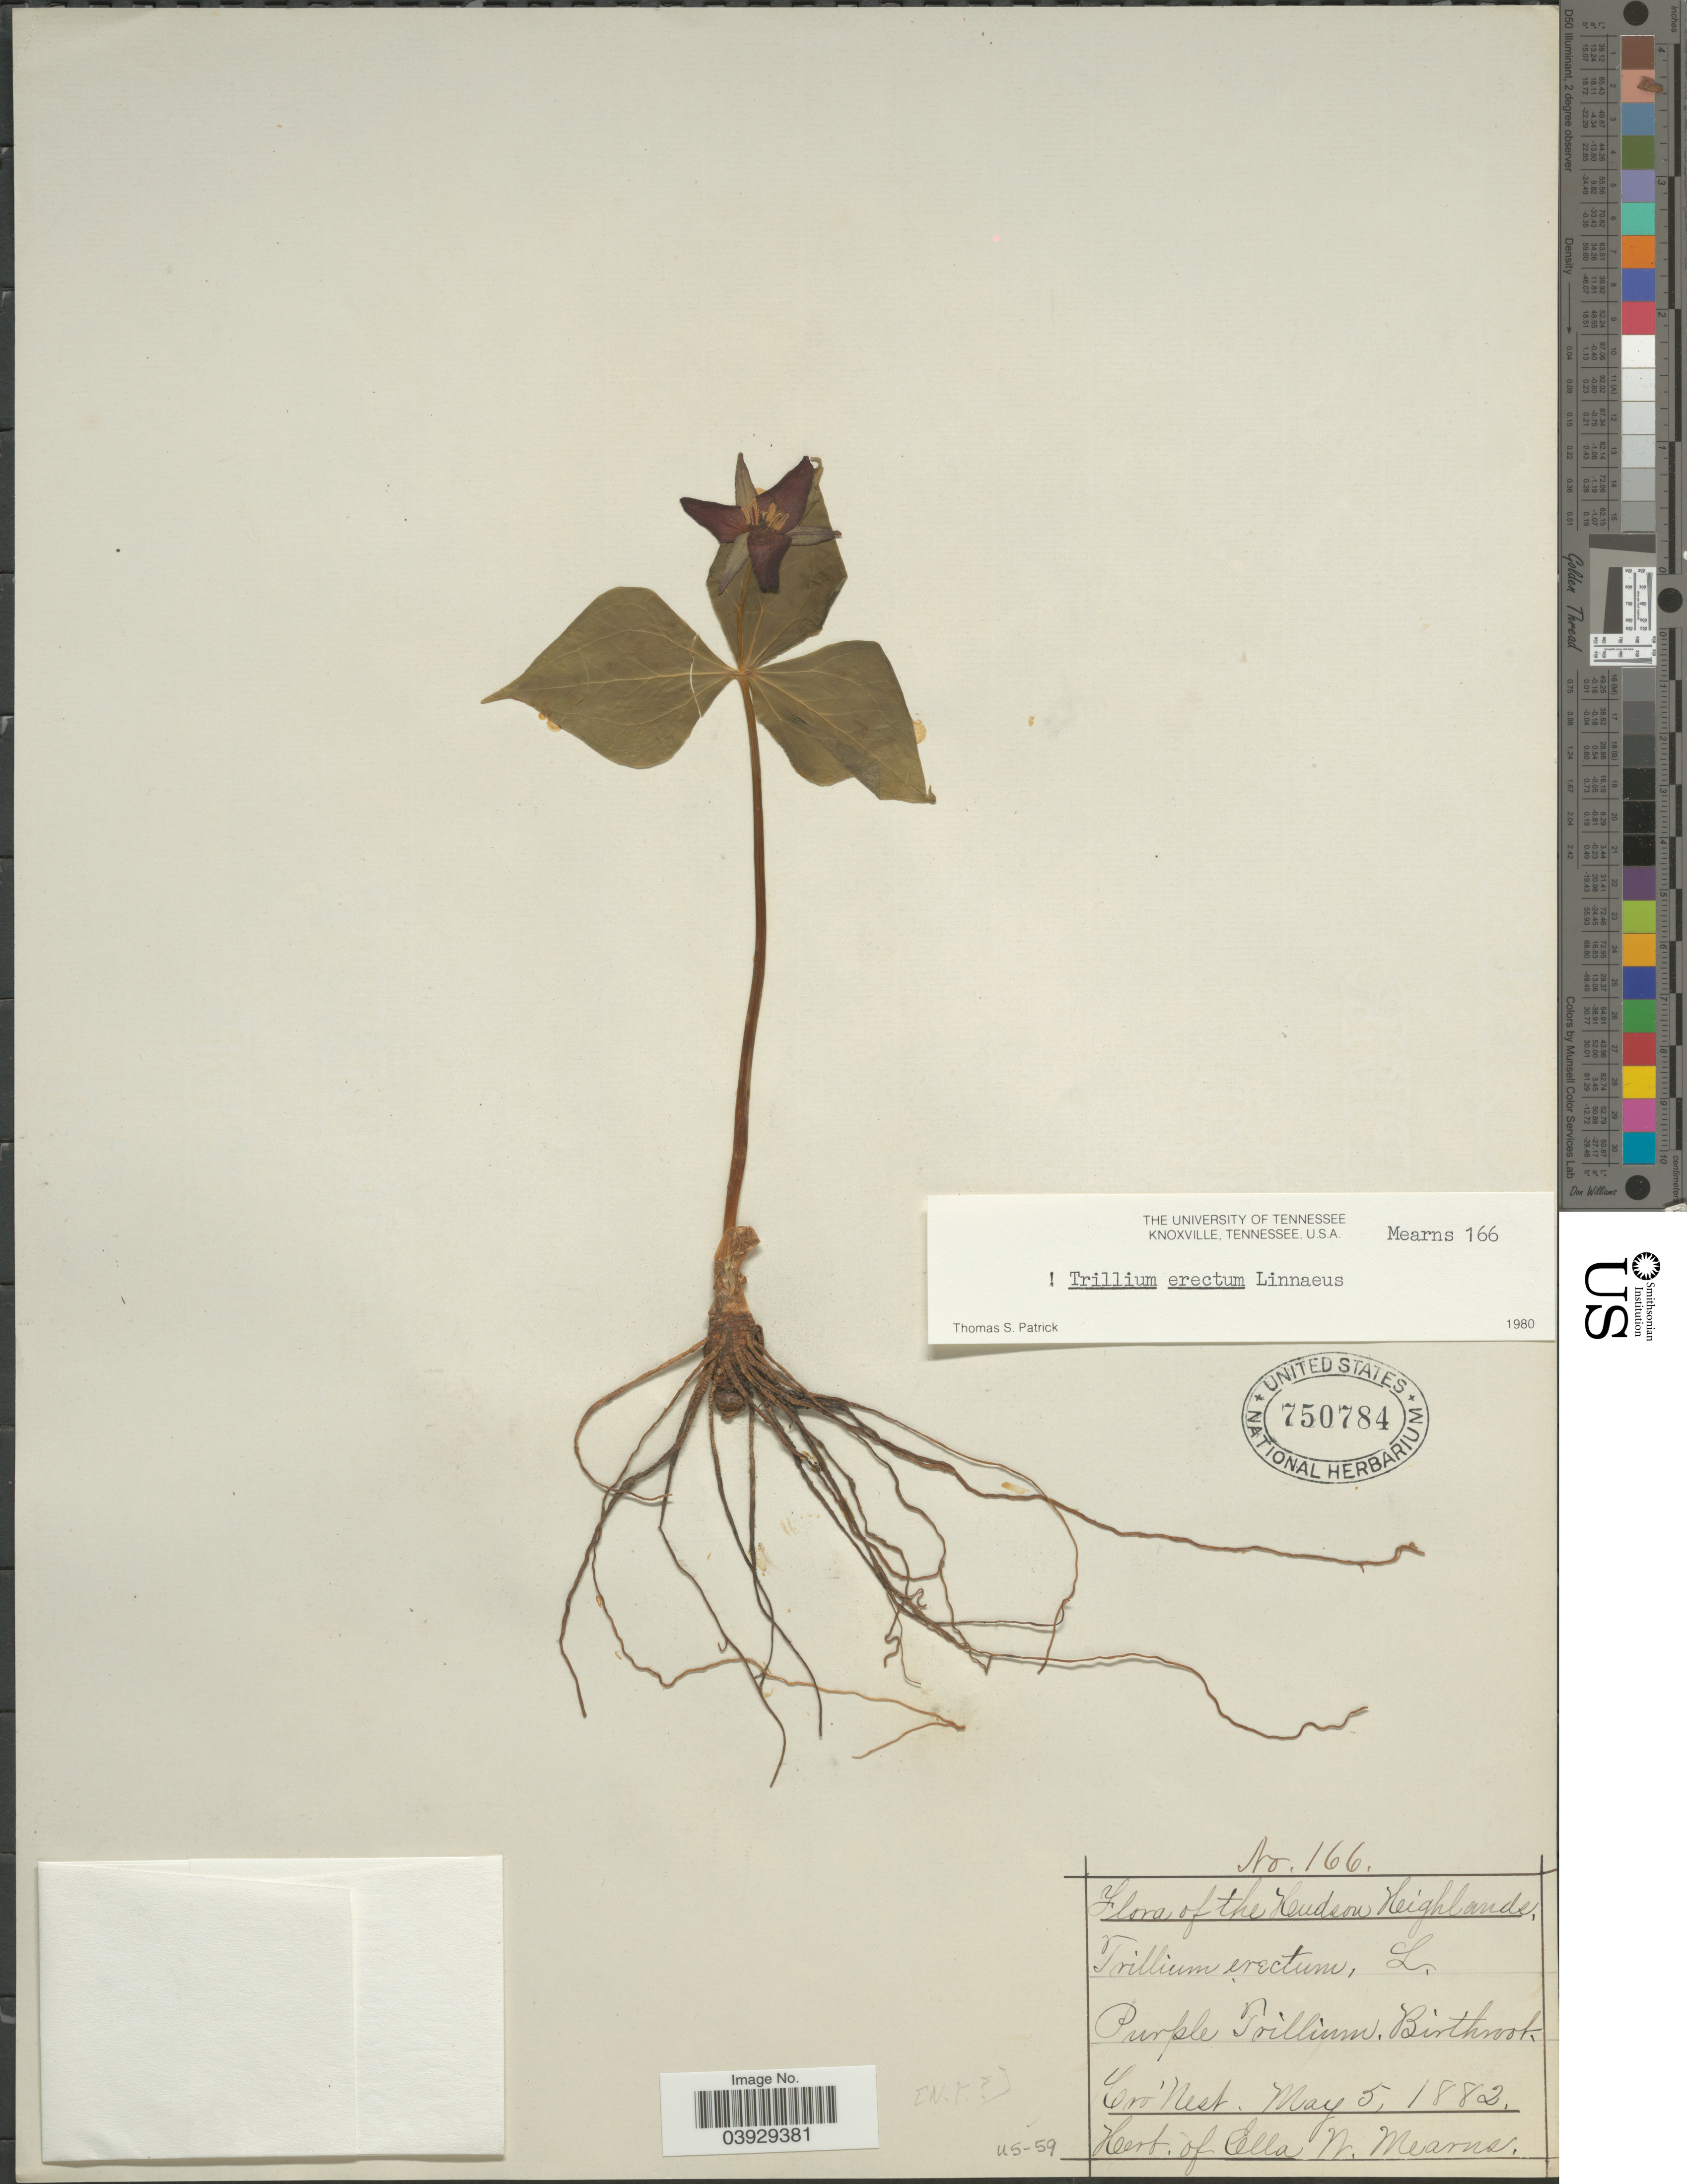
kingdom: Plantae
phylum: Tracheophyta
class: Liliopsida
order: Liliales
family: Melanthiaceae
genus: Trillium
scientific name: Trillium erectum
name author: L.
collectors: ex herb. Ella W. Mearns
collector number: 166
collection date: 1882-05-05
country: United States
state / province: New York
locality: Hudson Highlands. Cro' Nest.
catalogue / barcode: US 750784